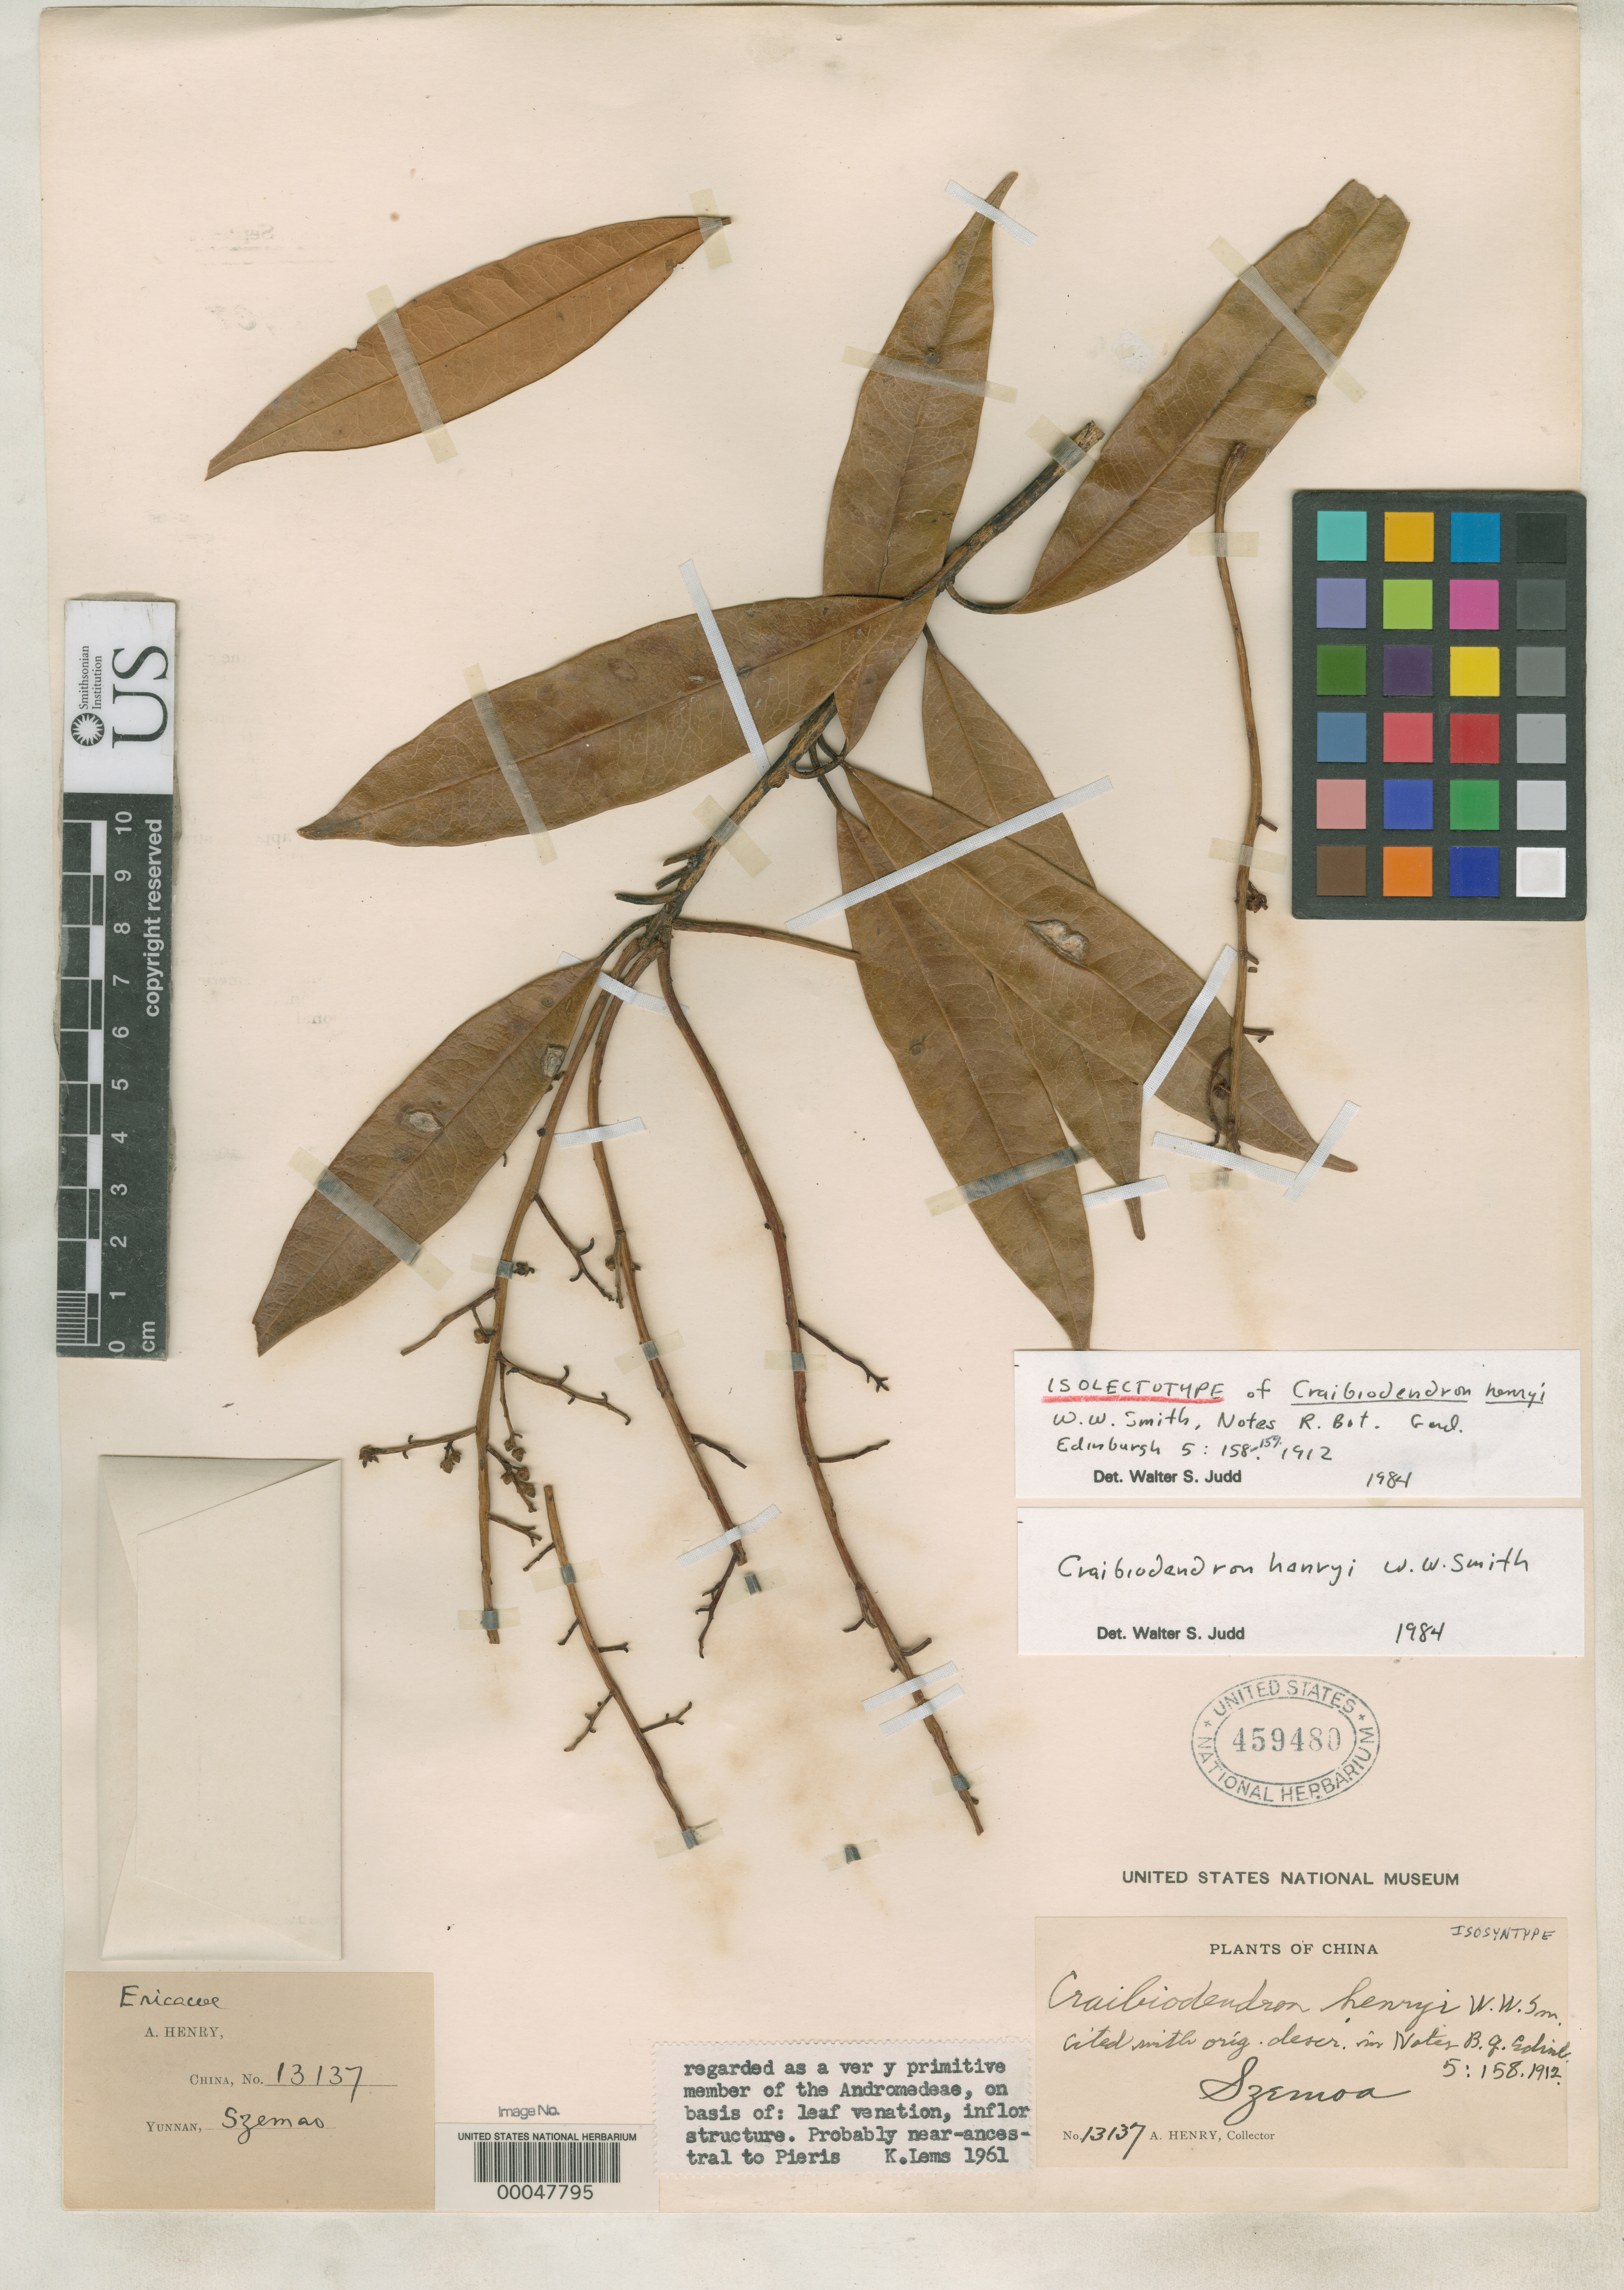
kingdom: Plantae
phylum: Tracheophyta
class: Magnoliopsida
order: Ericales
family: Ericaceae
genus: Craibiodendron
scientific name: Craibiodendron henryi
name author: W.W. Sm.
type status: Isosyntype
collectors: A. Henry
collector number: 13137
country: China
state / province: Yunnan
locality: Szemoa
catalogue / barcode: US 459480